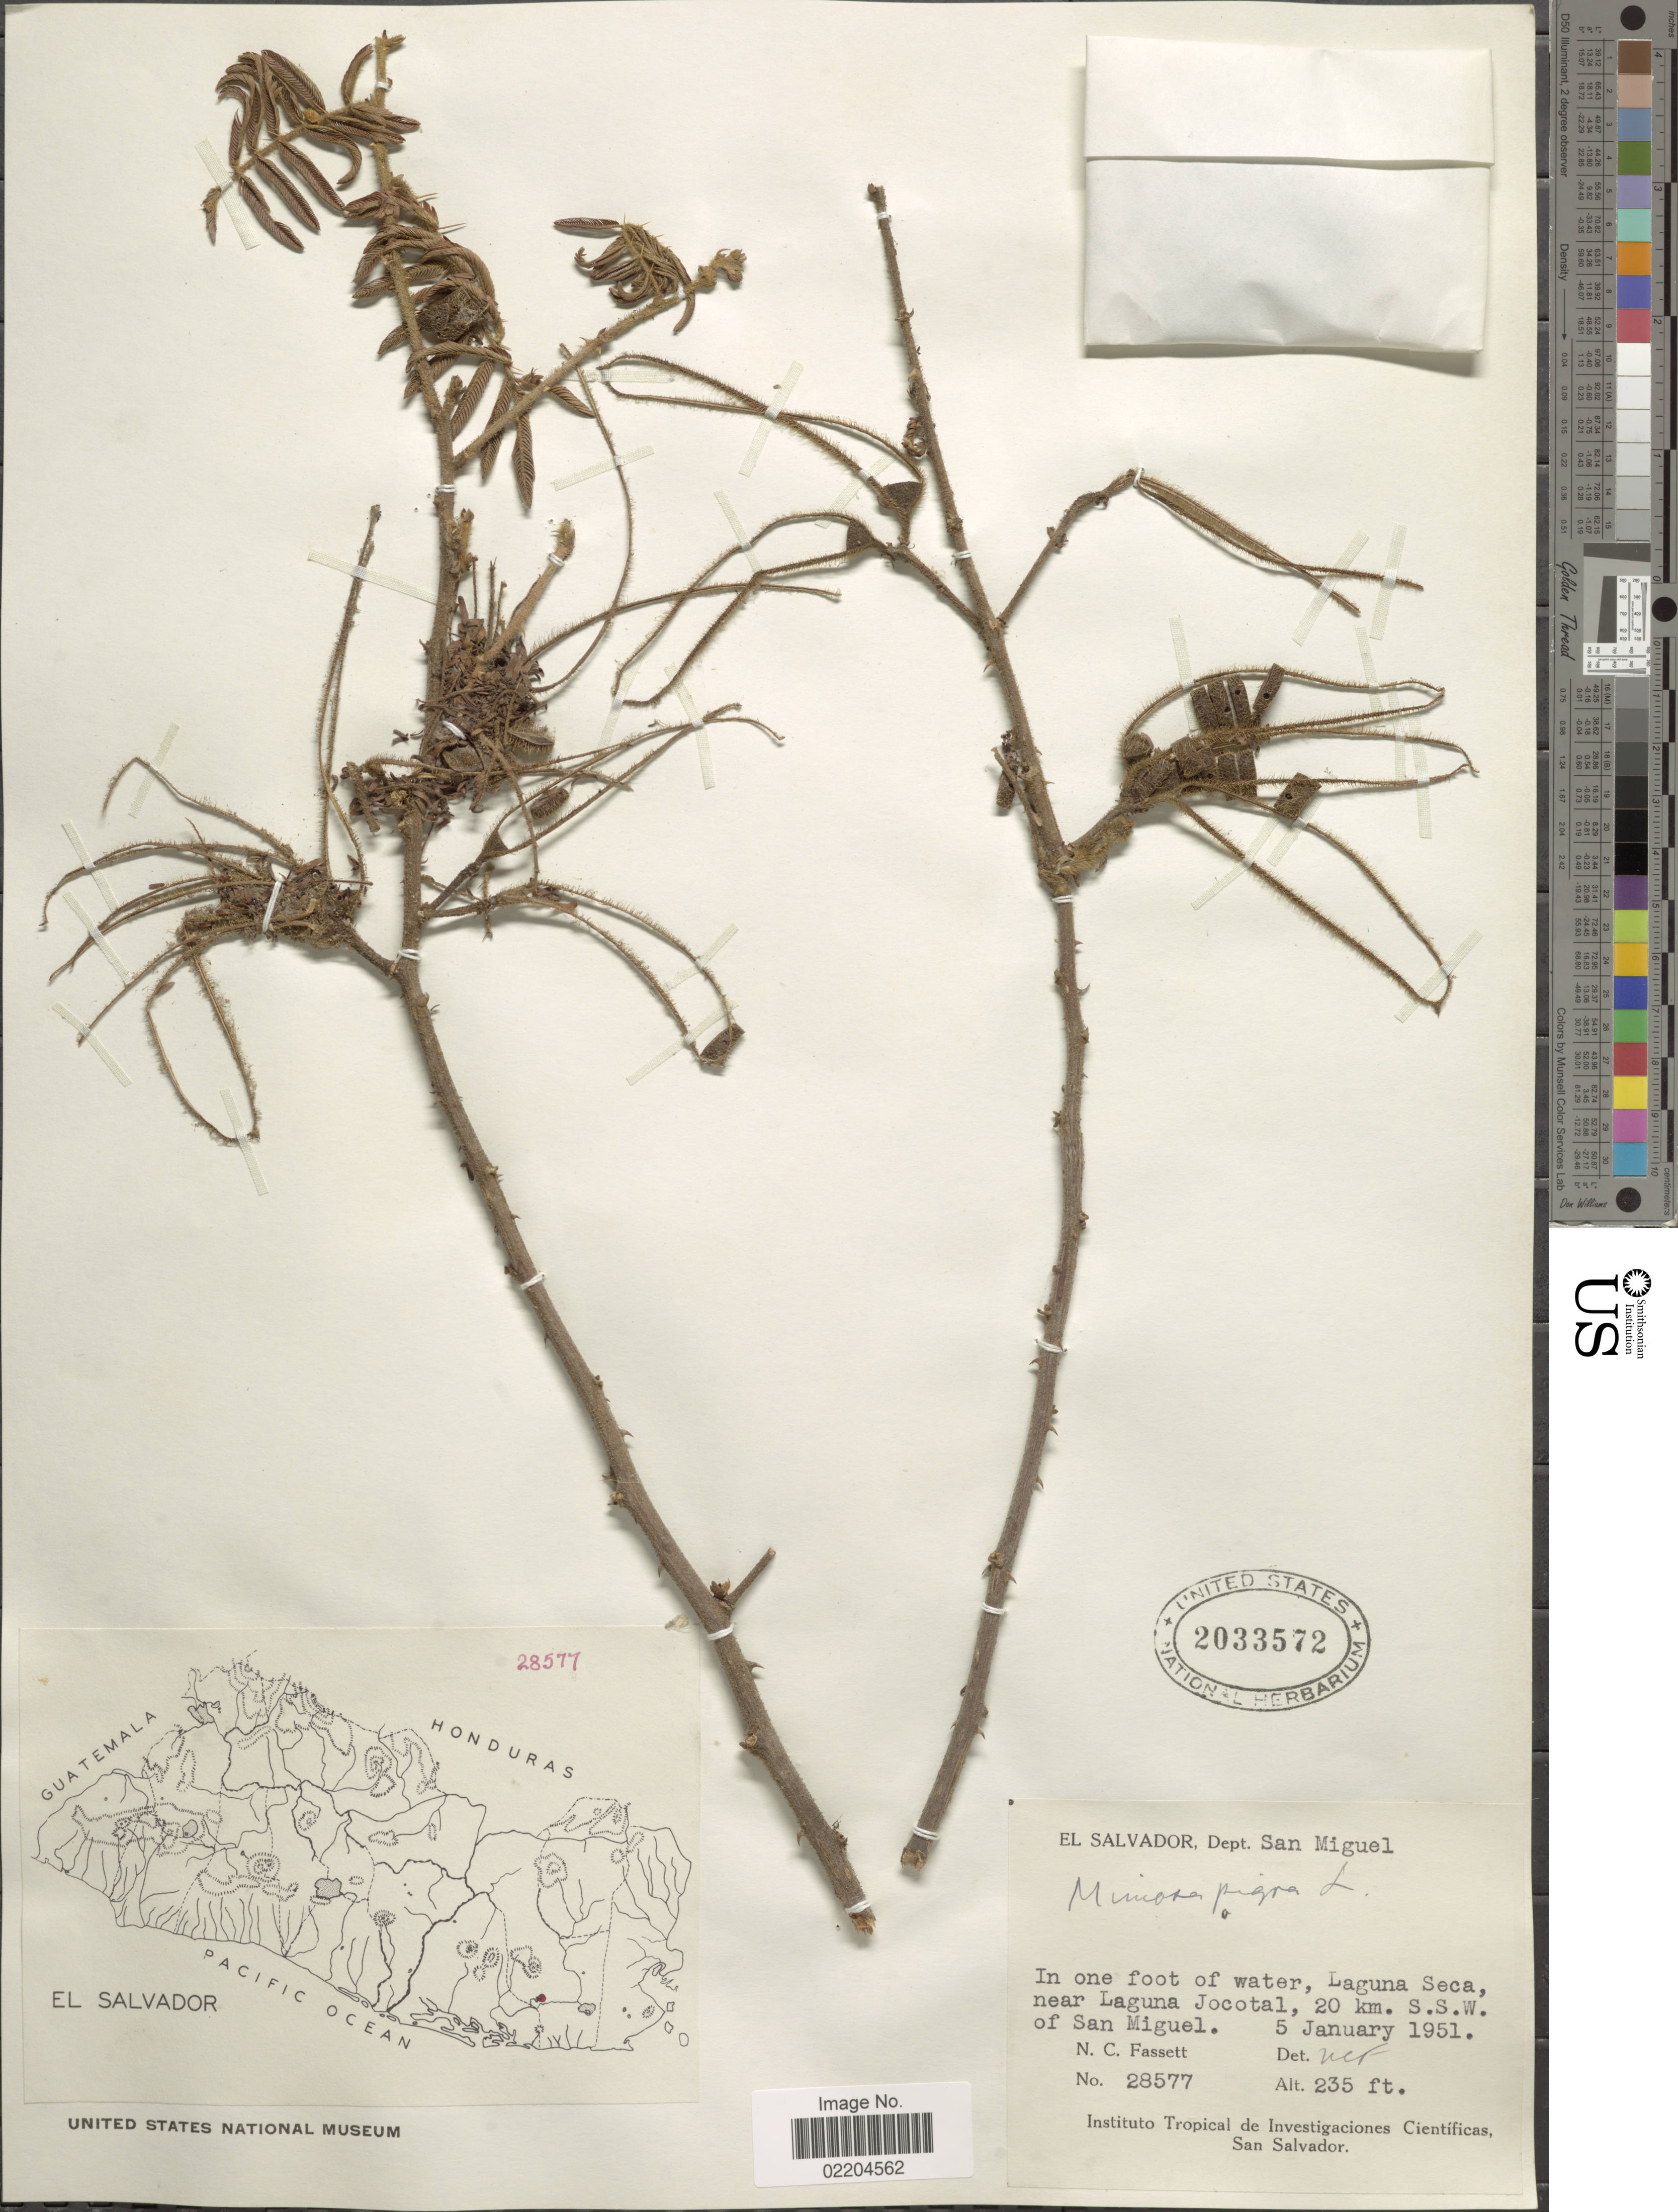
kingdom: Plantae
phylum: Tracheophyta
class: Magnoliopsida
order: Fabales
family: Fabaceae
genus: Mimosa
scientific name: Mimosa pigra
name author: L.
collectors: N. C. Fassett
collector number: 28577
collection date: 1951-01-05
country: El Salvador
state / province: San Miguel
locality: El Salvador, Dept. San Miguel. In One foot of water, Laguna Seca, near Laguna Jocotal,20 km. S.S.W. of San Miguel.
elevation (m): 72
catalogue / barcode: US 2033572